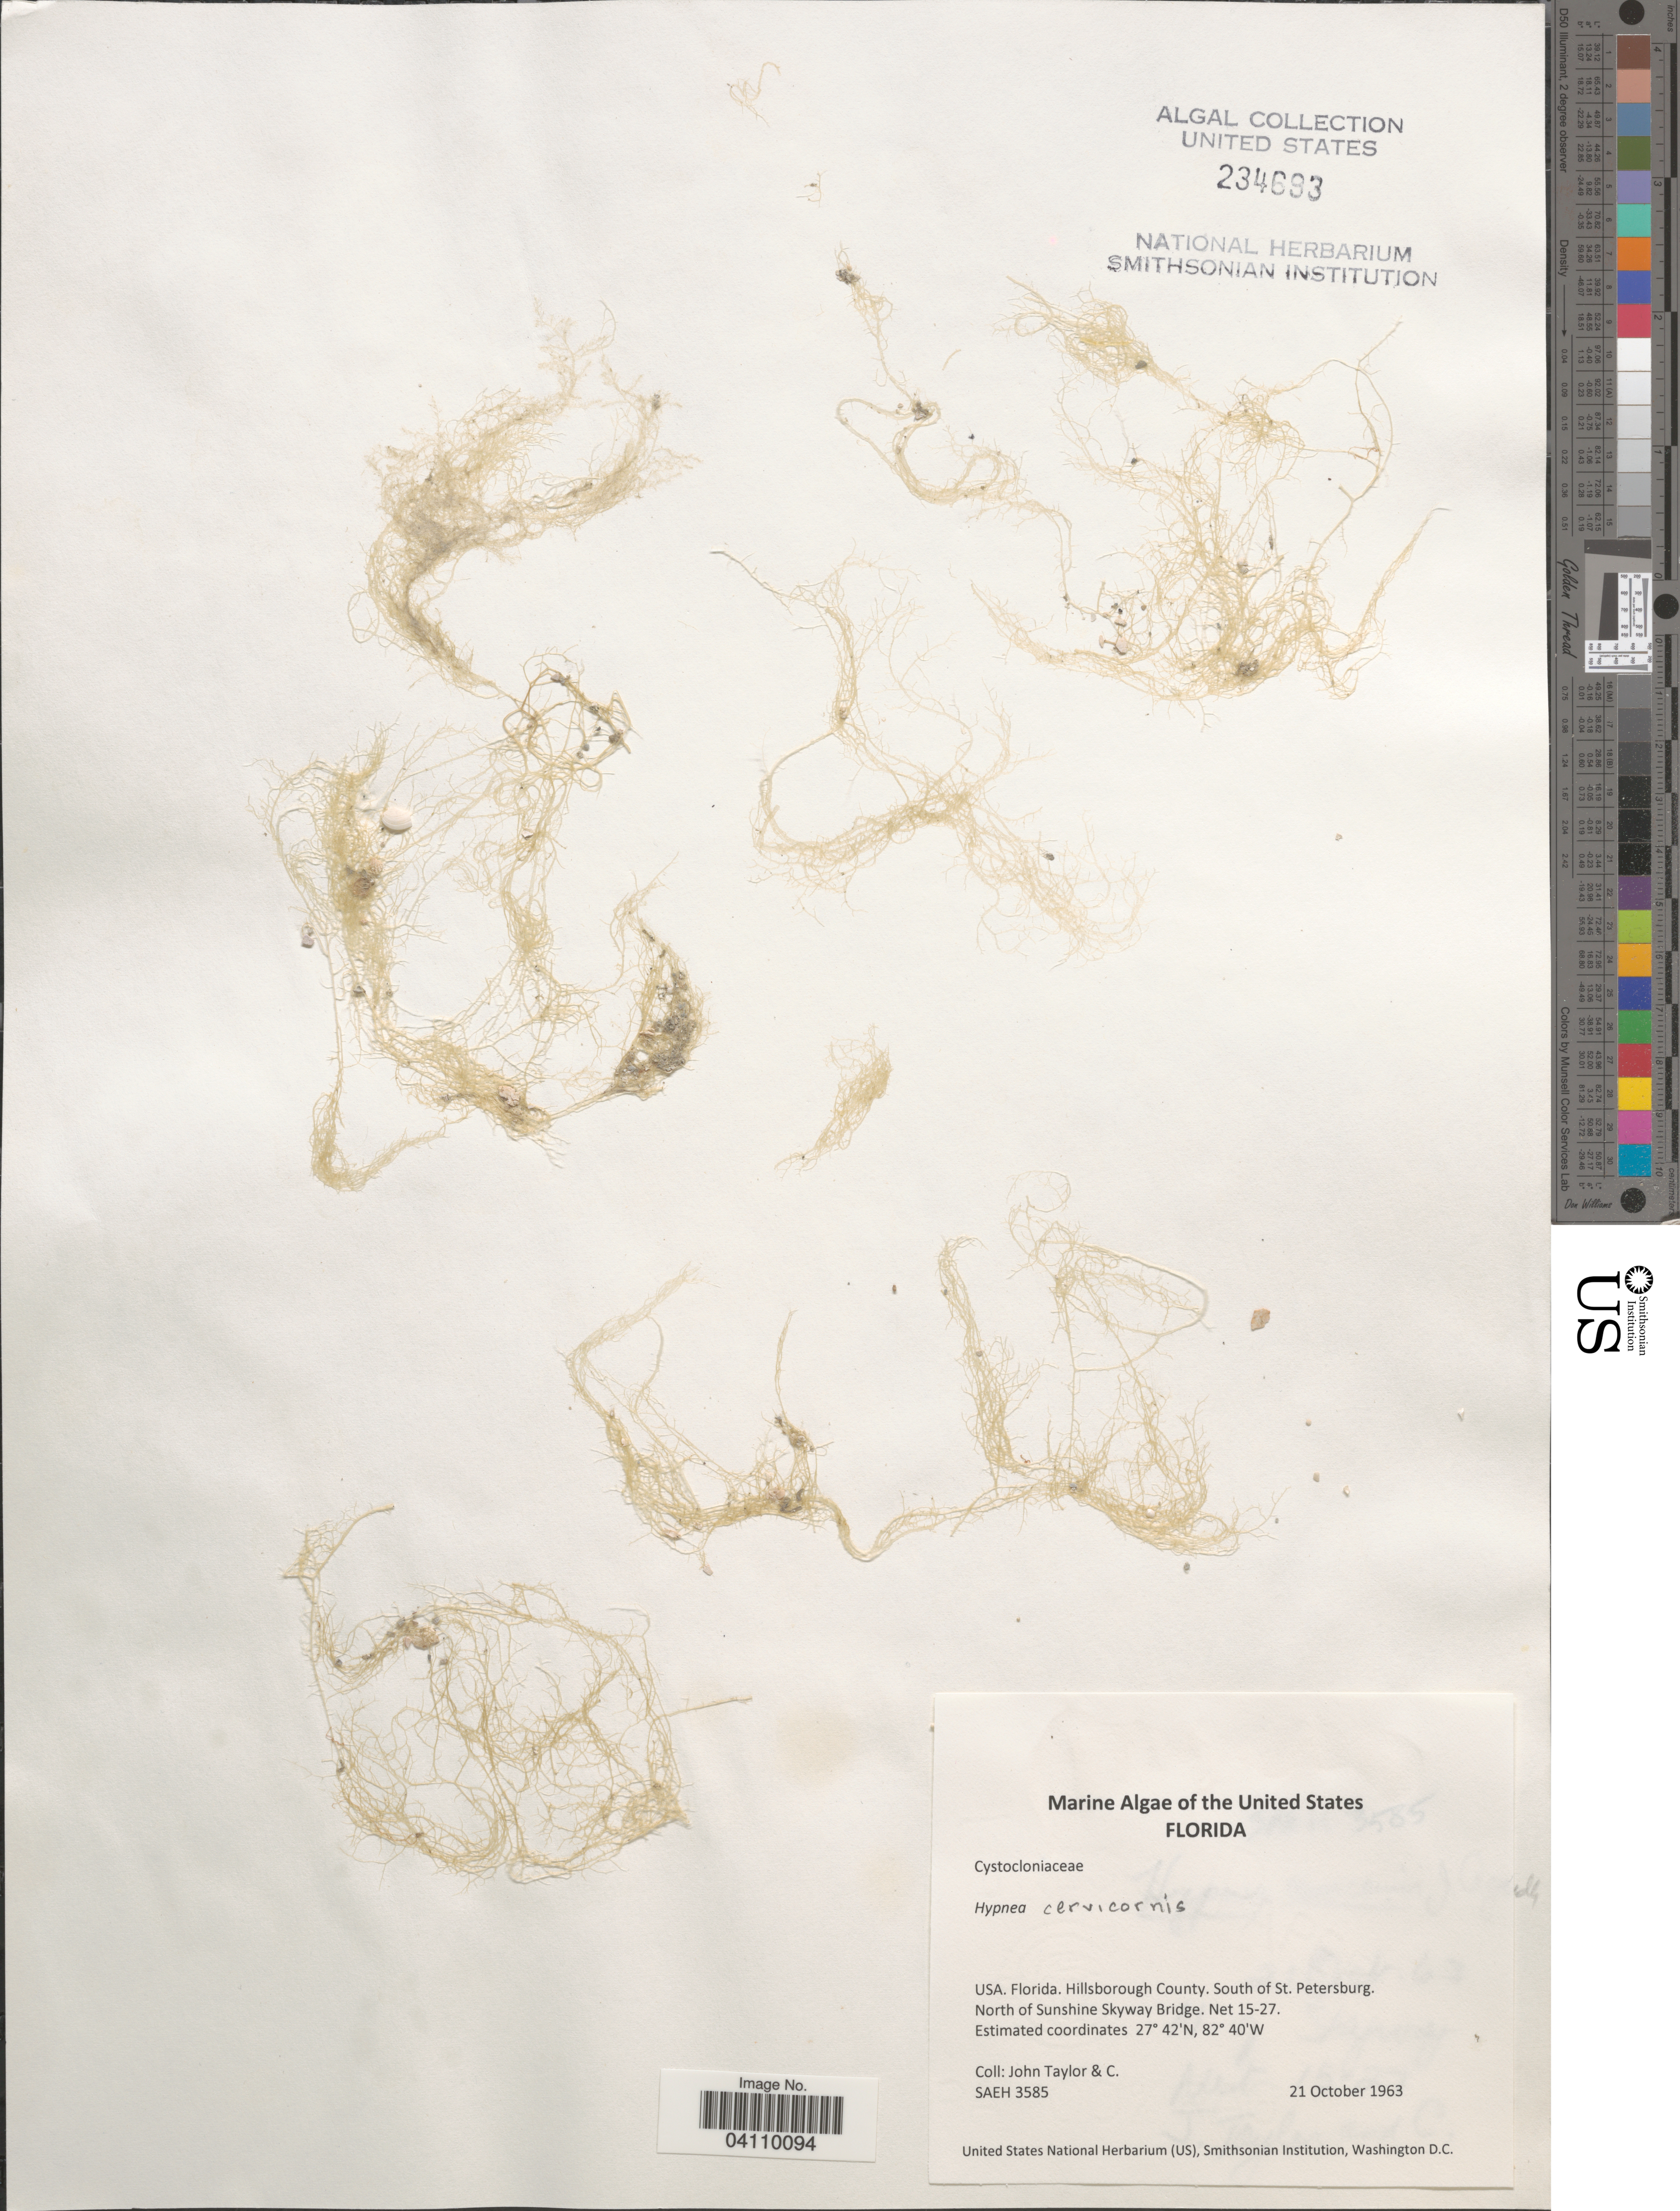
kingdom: Plantae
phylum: Rhodophyta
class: Florideophyceae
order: Gigartinales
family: Cystocloniaceae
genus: Hypnea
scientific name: Hypnea cervicornis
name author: J. Agardh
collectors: J. Taylor & C. Taylor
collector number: SAEH 3585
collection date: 1963-10-21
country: United States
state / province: Florida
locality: Hillsborough County. South of St. Petersburg. North of Sunshine Skyway Bridge. Net 15-27.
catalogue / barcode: US 234693